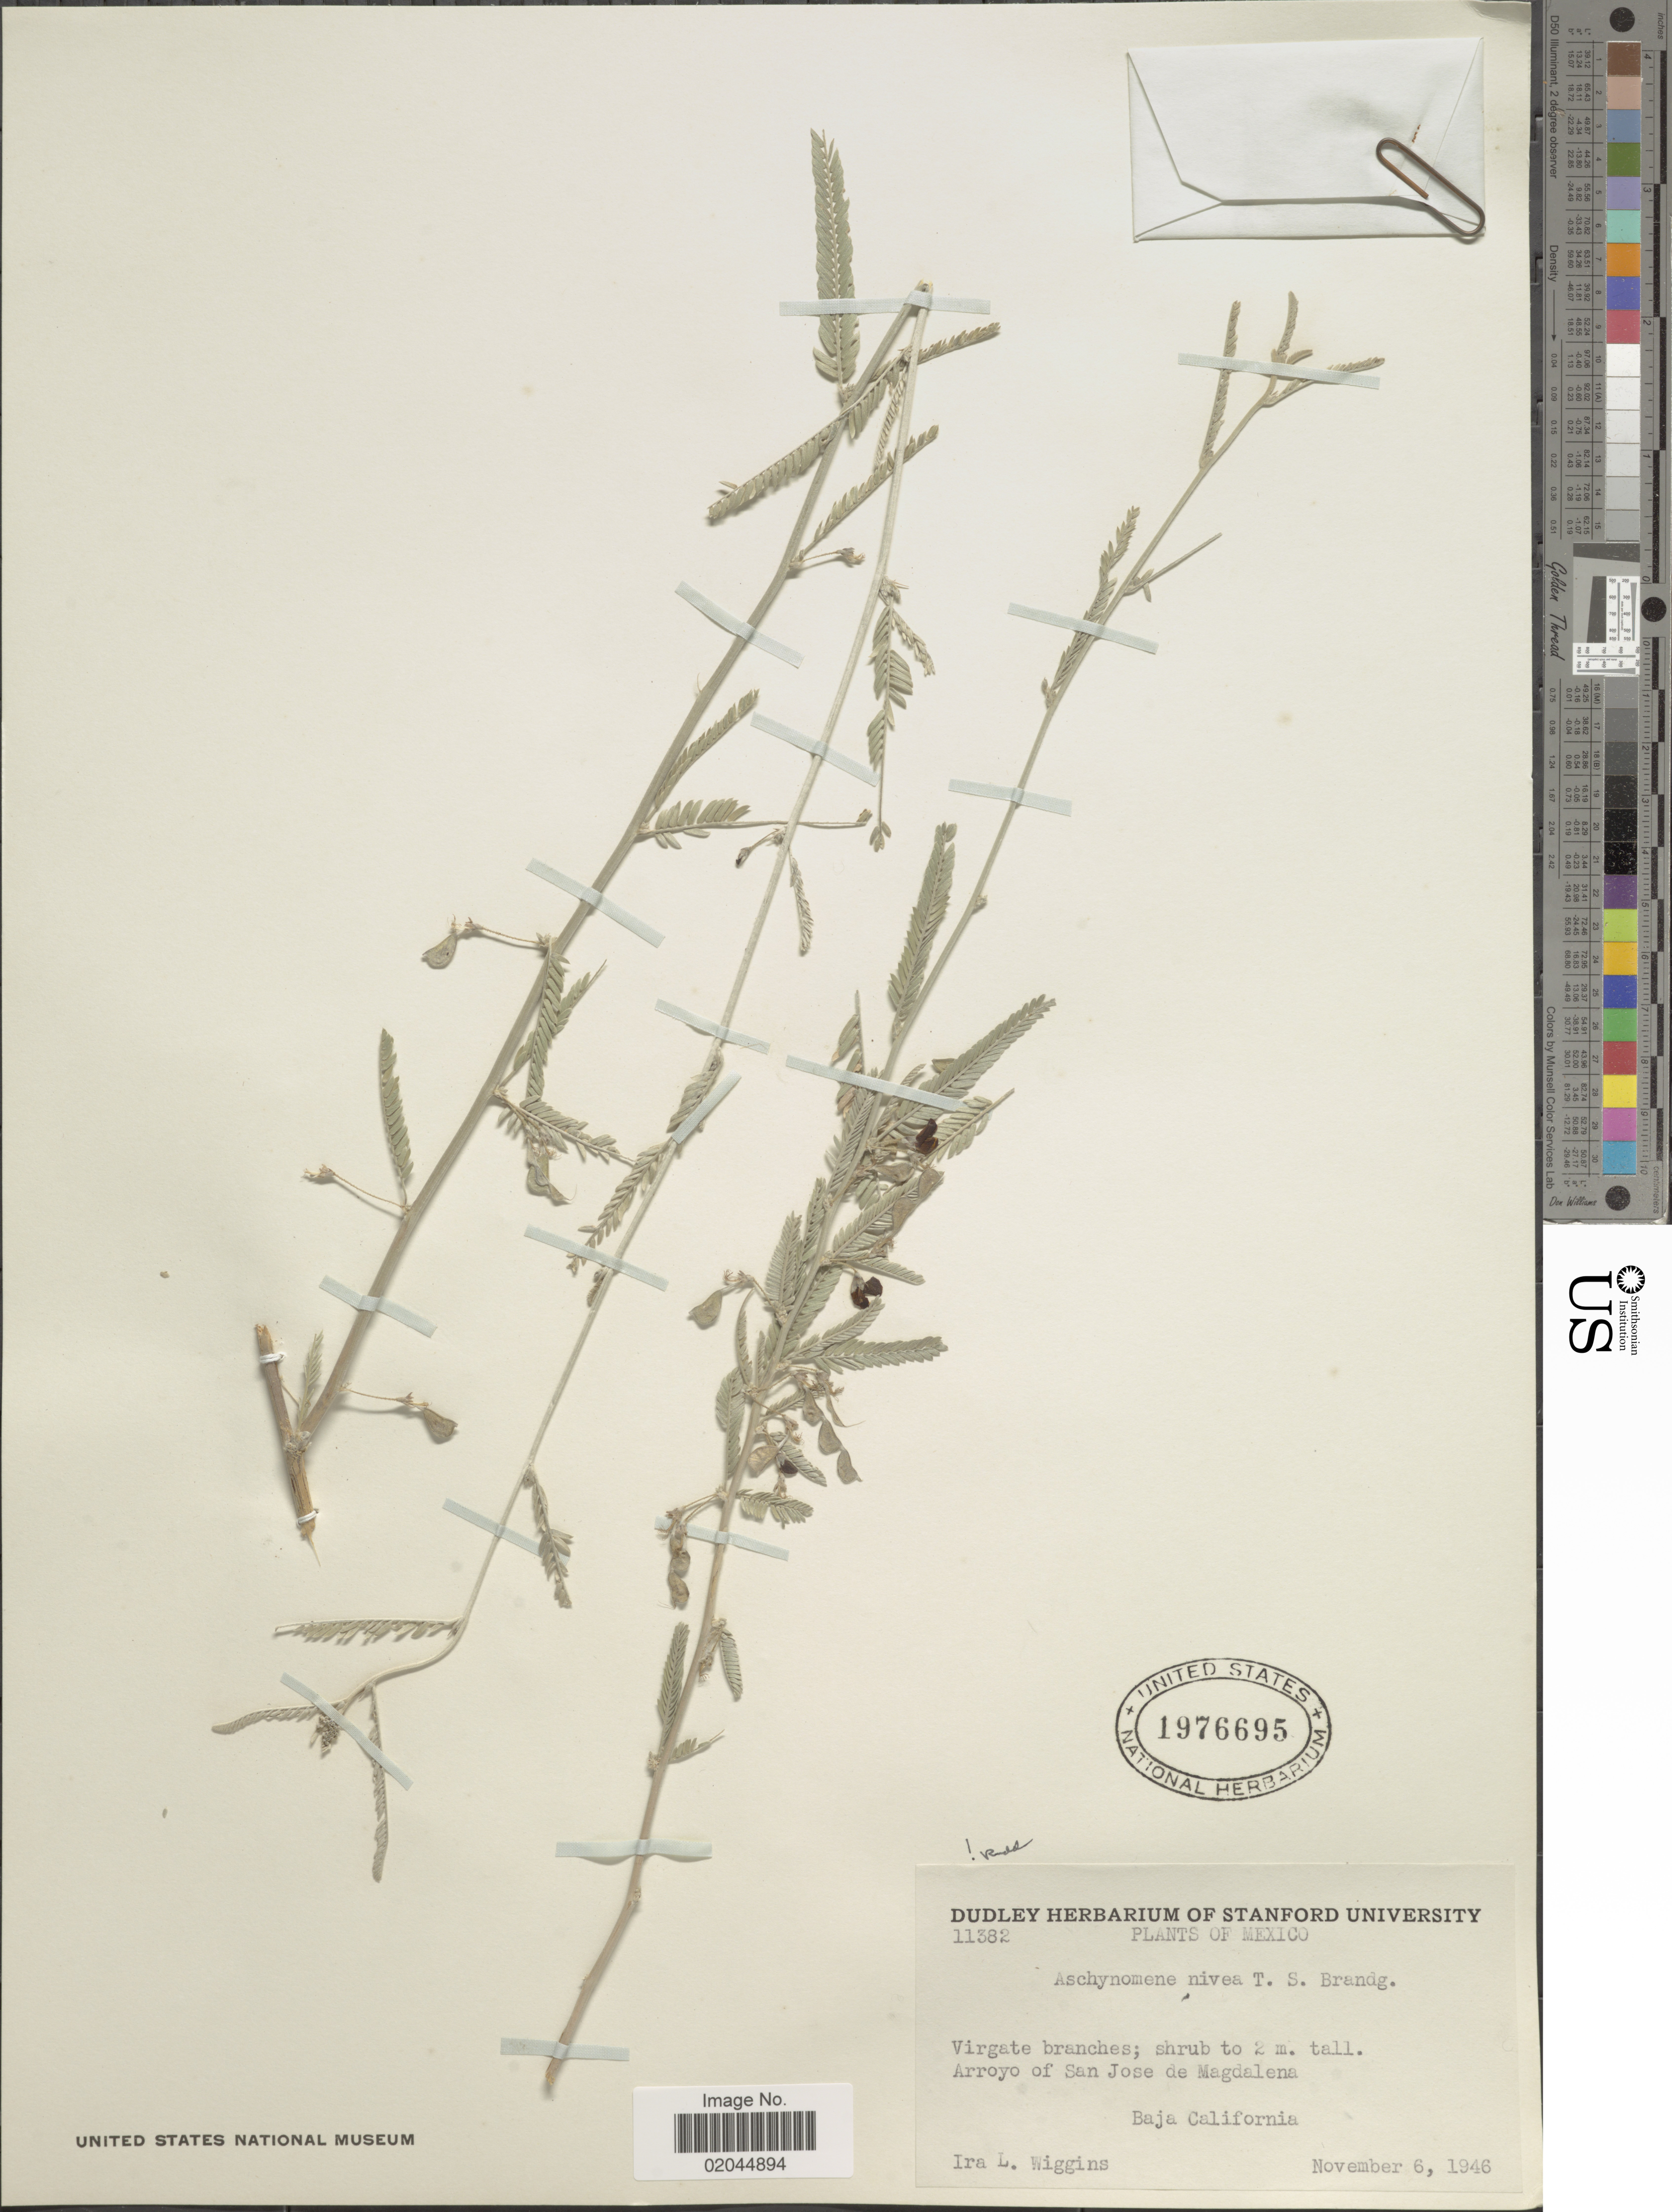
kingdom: Plantae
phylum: Tracheophyta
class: Magnoliopsida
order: Fabales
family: Fabaceae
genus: Aeschynomene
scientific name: Aeschynomene nivea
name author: Brandegee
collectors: I. L. Wiggins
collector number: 11382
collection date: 1946-11-06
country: Mexico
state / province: Baja California Sur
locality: Arroyo of San Jose de Magdalena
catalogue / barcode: US 1976695